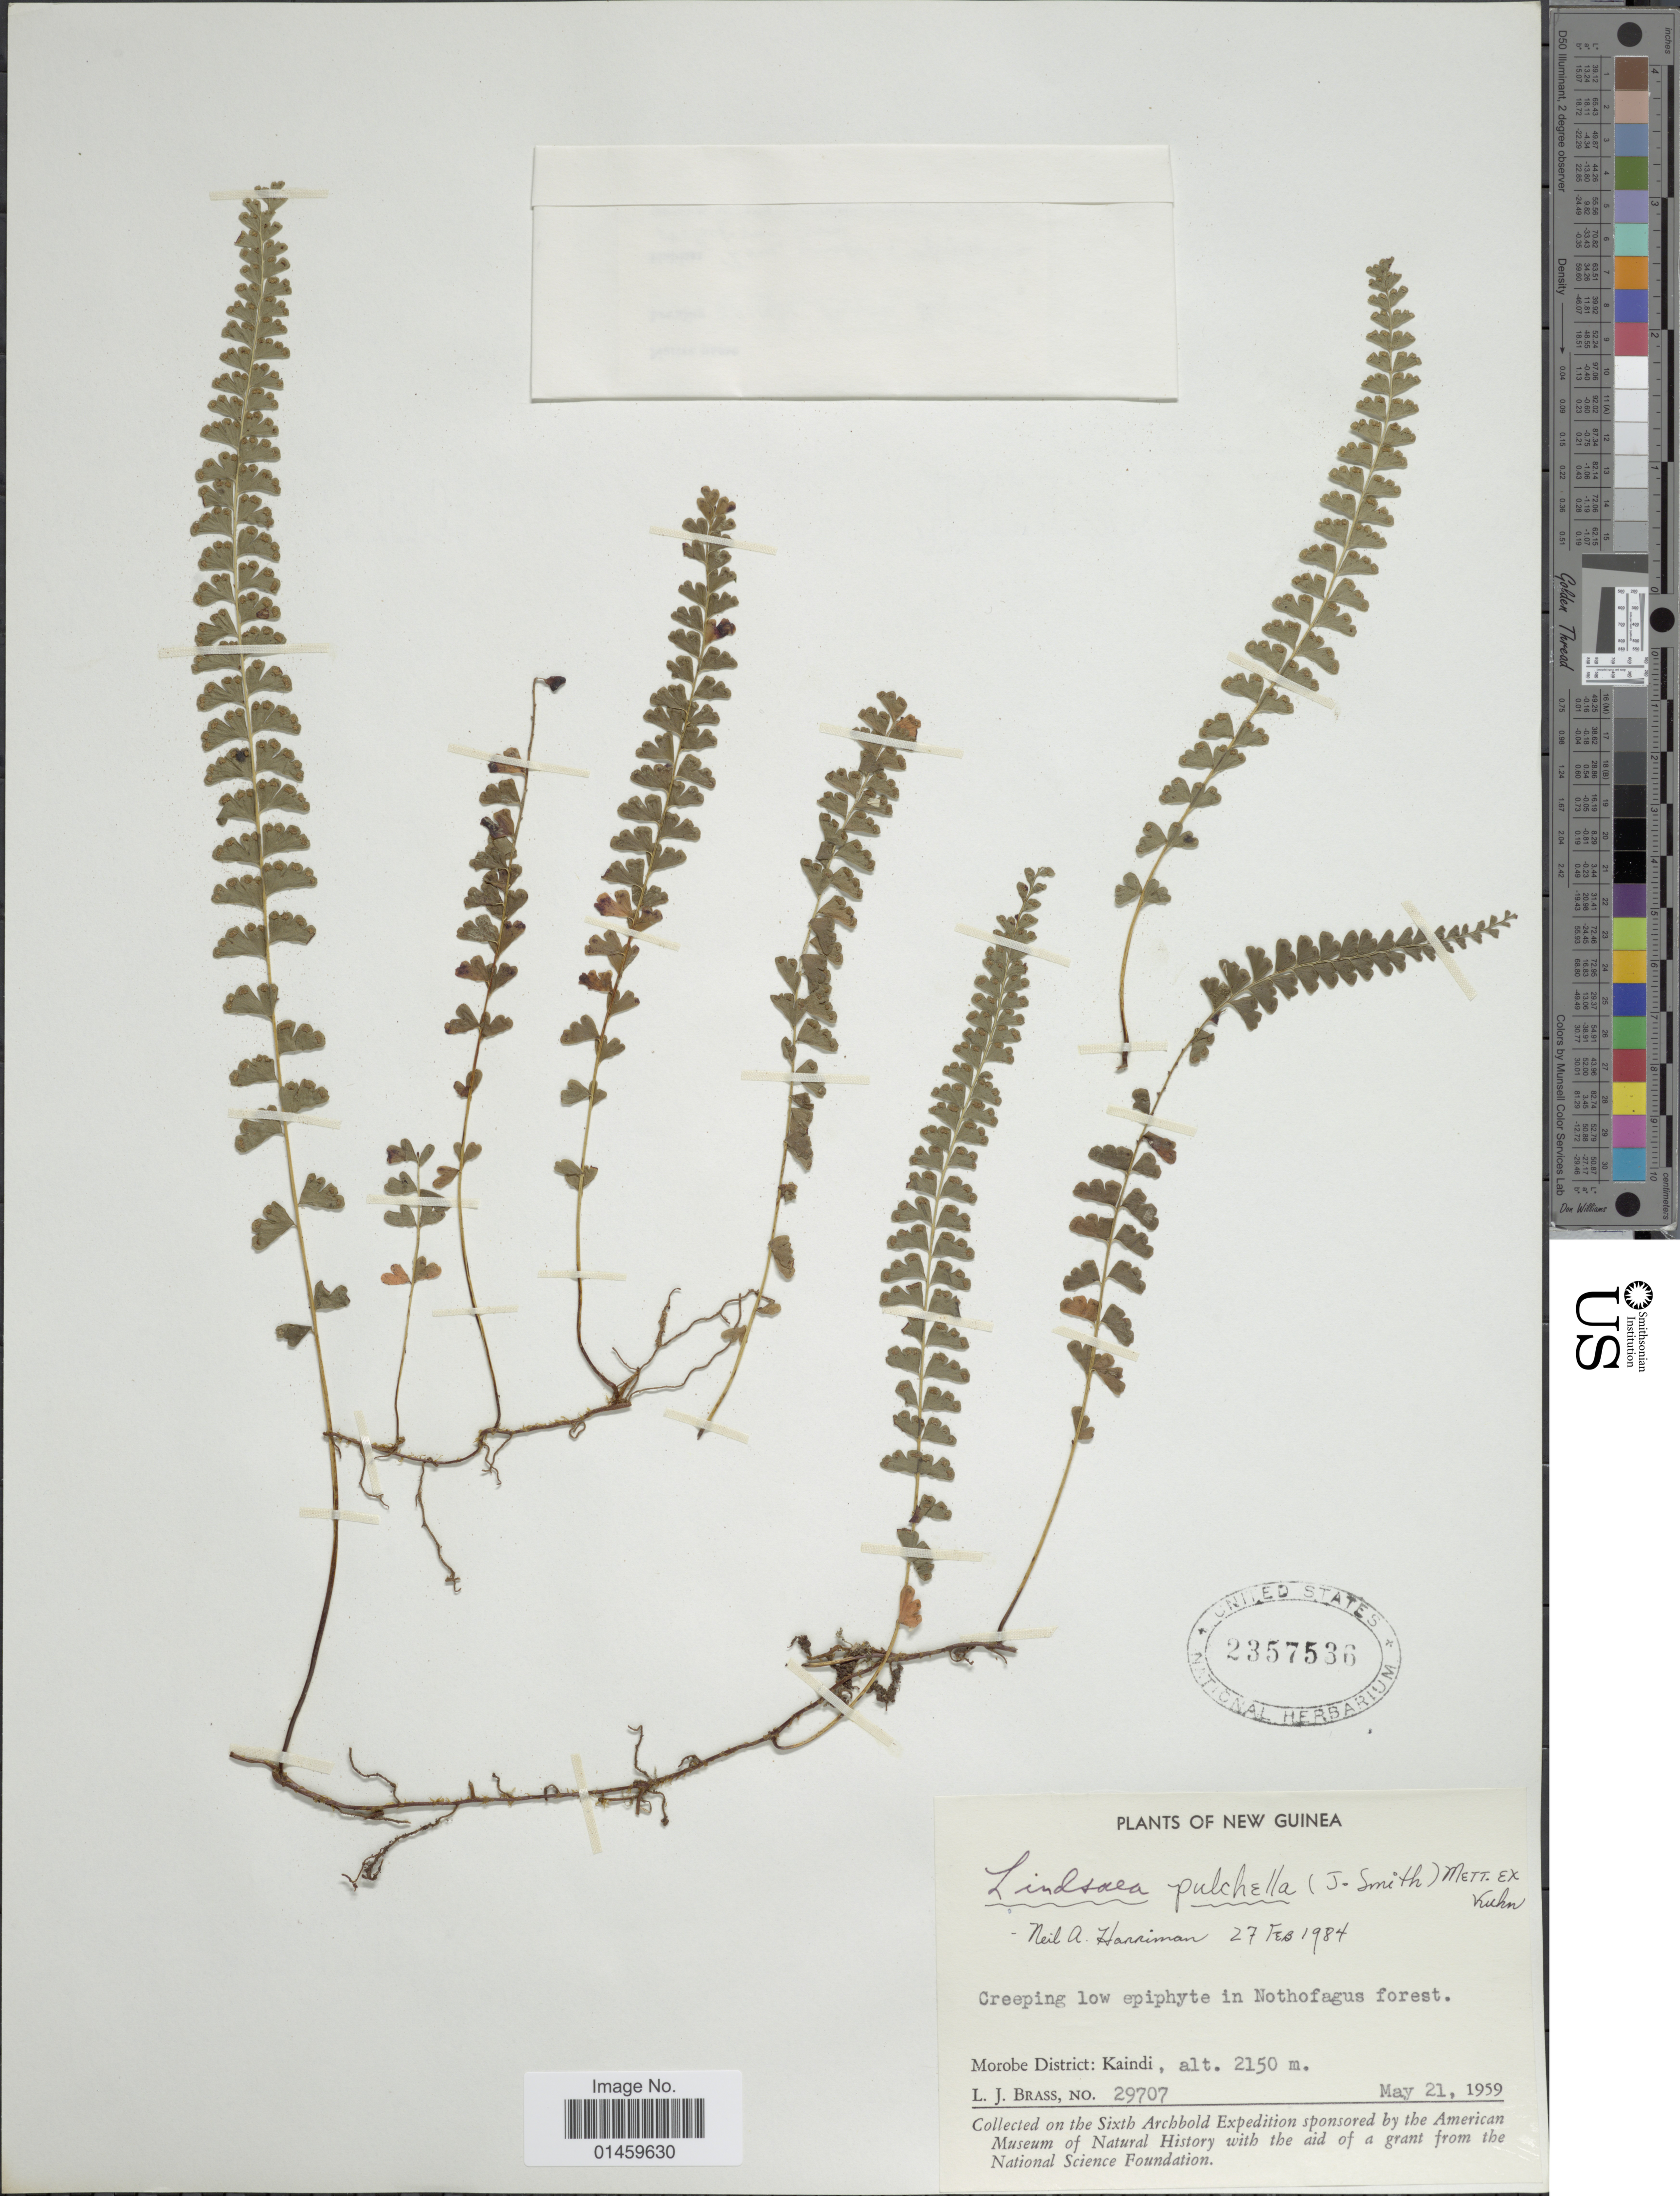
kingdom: Plantae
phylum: Tracheophyta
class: Polypodiopsida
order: Polypodiales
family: Lindsaeaceae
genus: Lindsaea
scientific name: Lindsaea pulchella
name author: (J. Sm.) Mett. ex Kuhn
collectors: L. J. Brass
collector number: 29707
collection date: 1959-05-21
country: Papua New Guinea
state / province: Morobe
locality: New Guinea. Morobe District: Kaindi.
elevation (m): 2150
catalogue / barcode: US 2357536